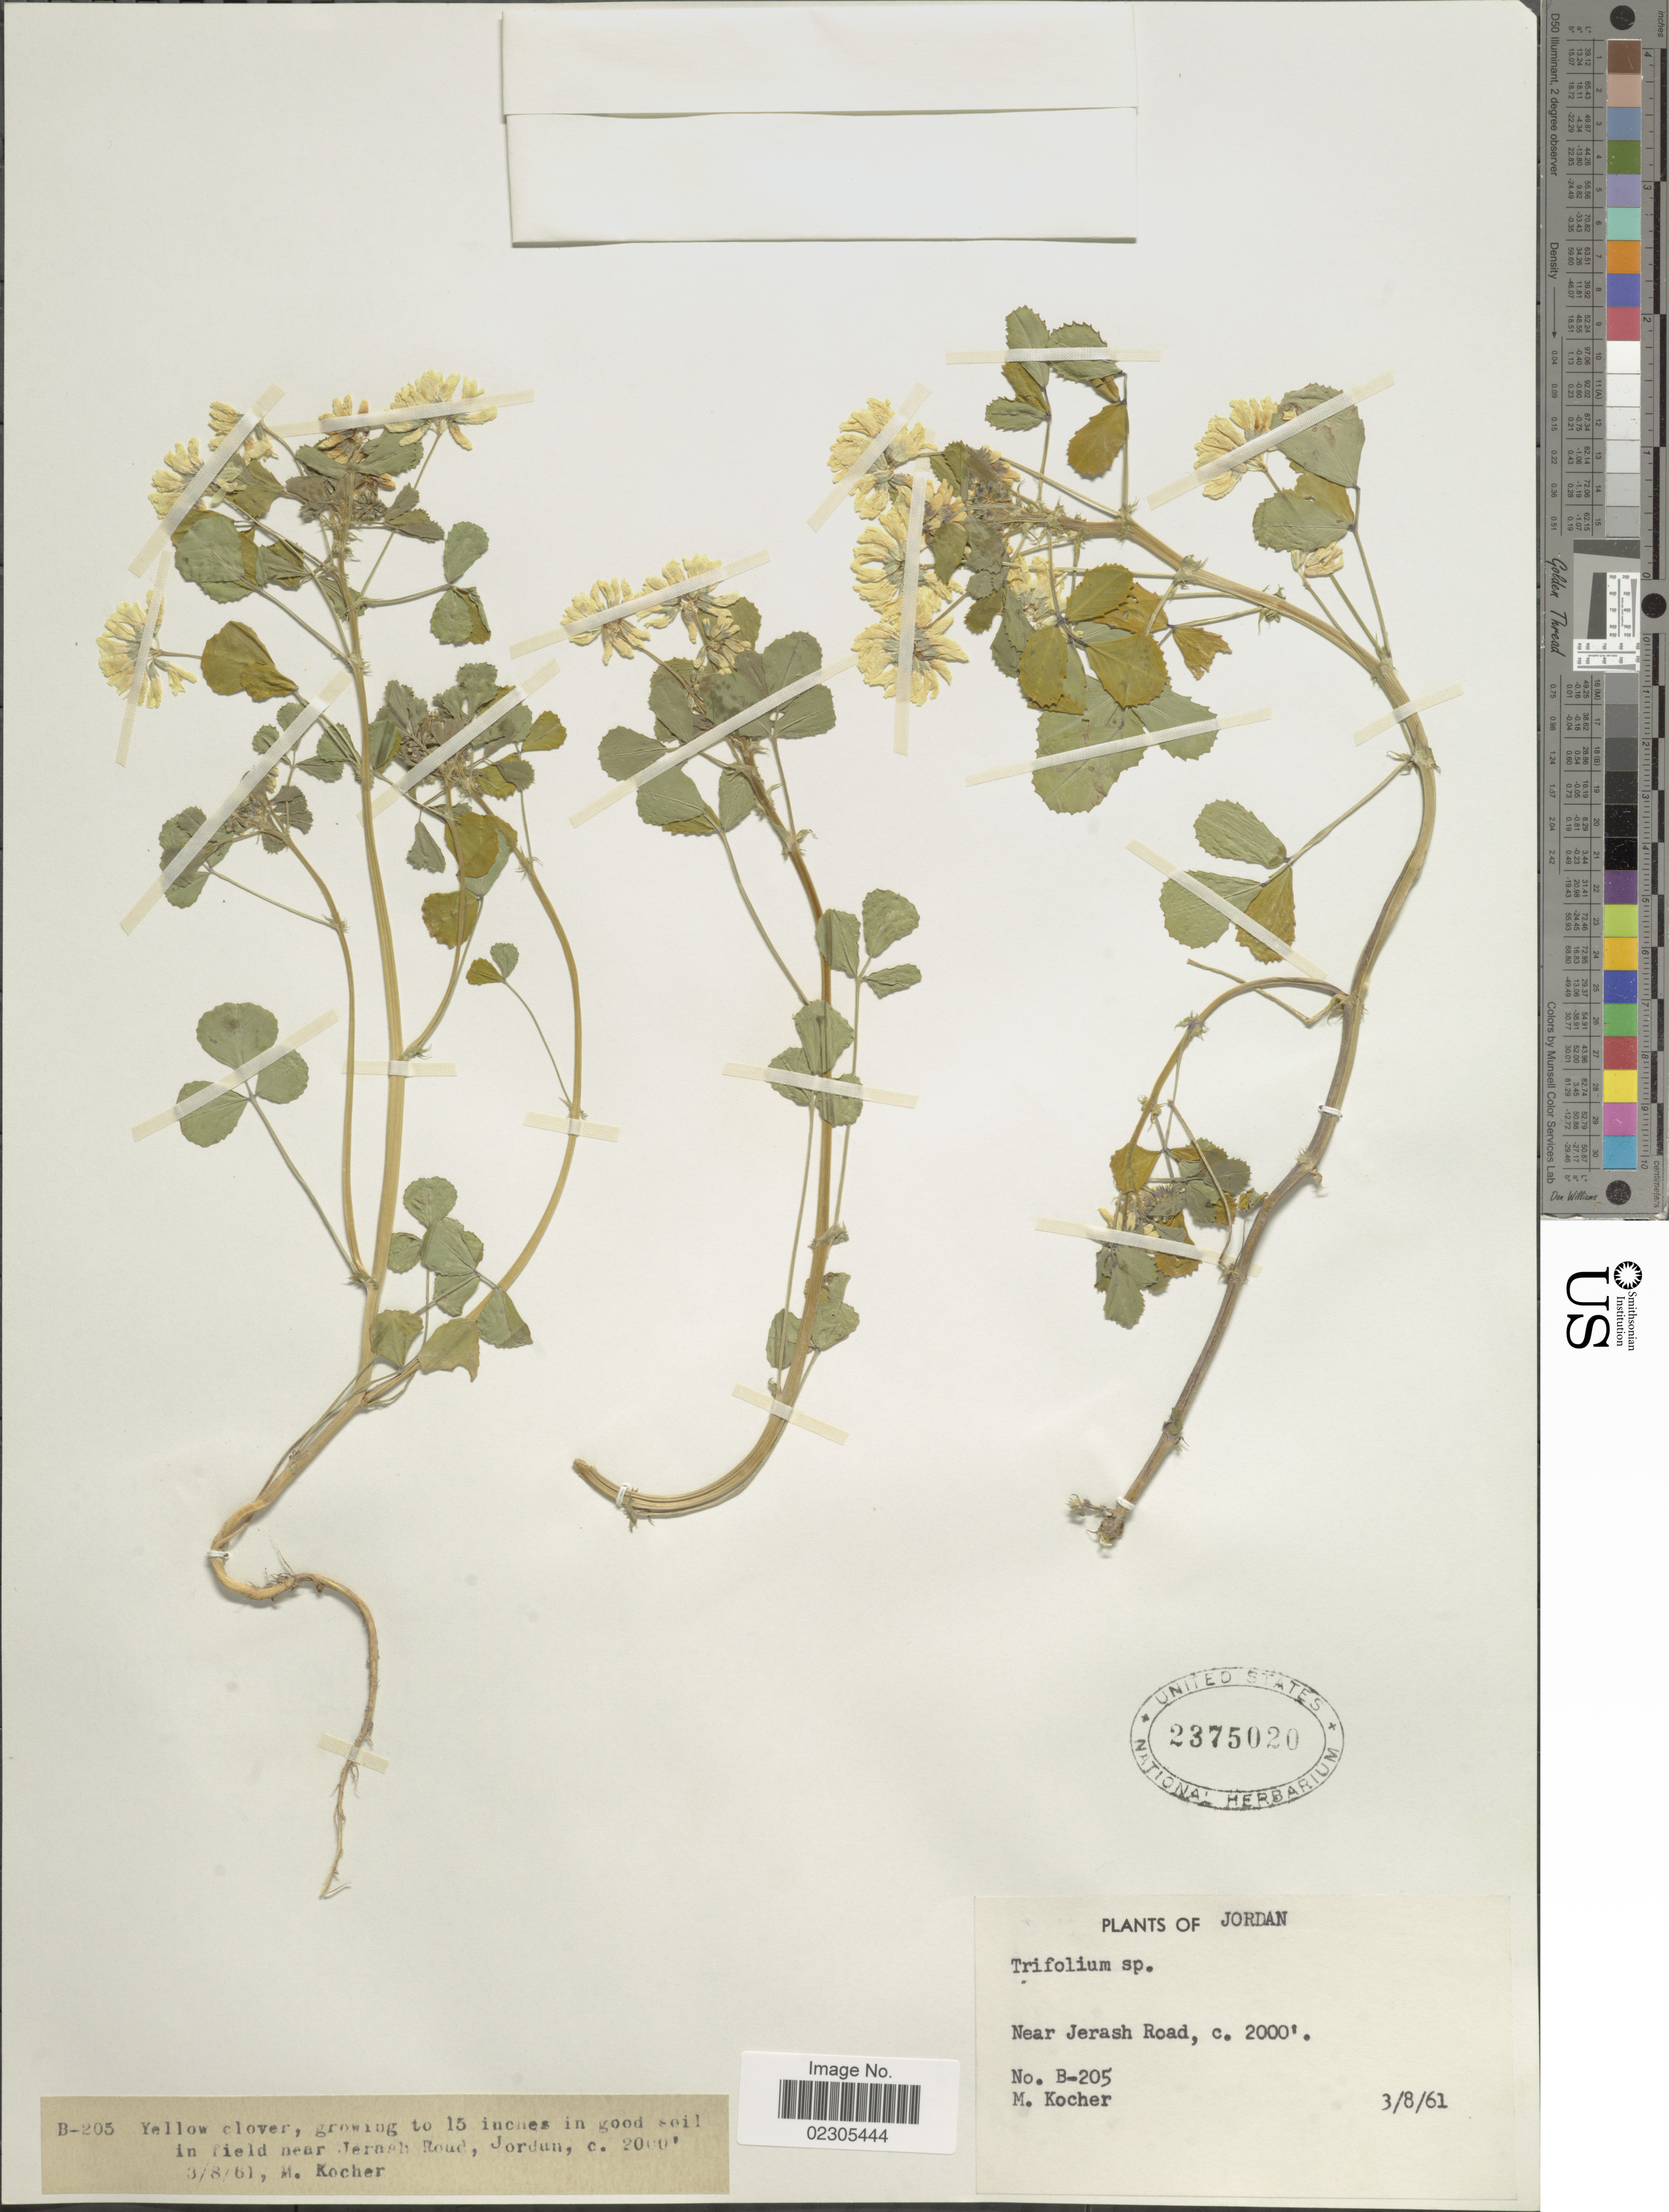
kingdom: Plantae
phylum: Tracheophyta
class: Magnoliopsida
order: Fabales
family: Fabaceae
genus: Trifolium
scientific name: Trifolium sp.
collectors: M. Kocher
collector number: B205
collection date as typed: Transcribed d/m/y: 8/3/61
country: Jordan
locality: Near Jerash Road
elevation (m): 610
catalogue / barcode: US 2375020